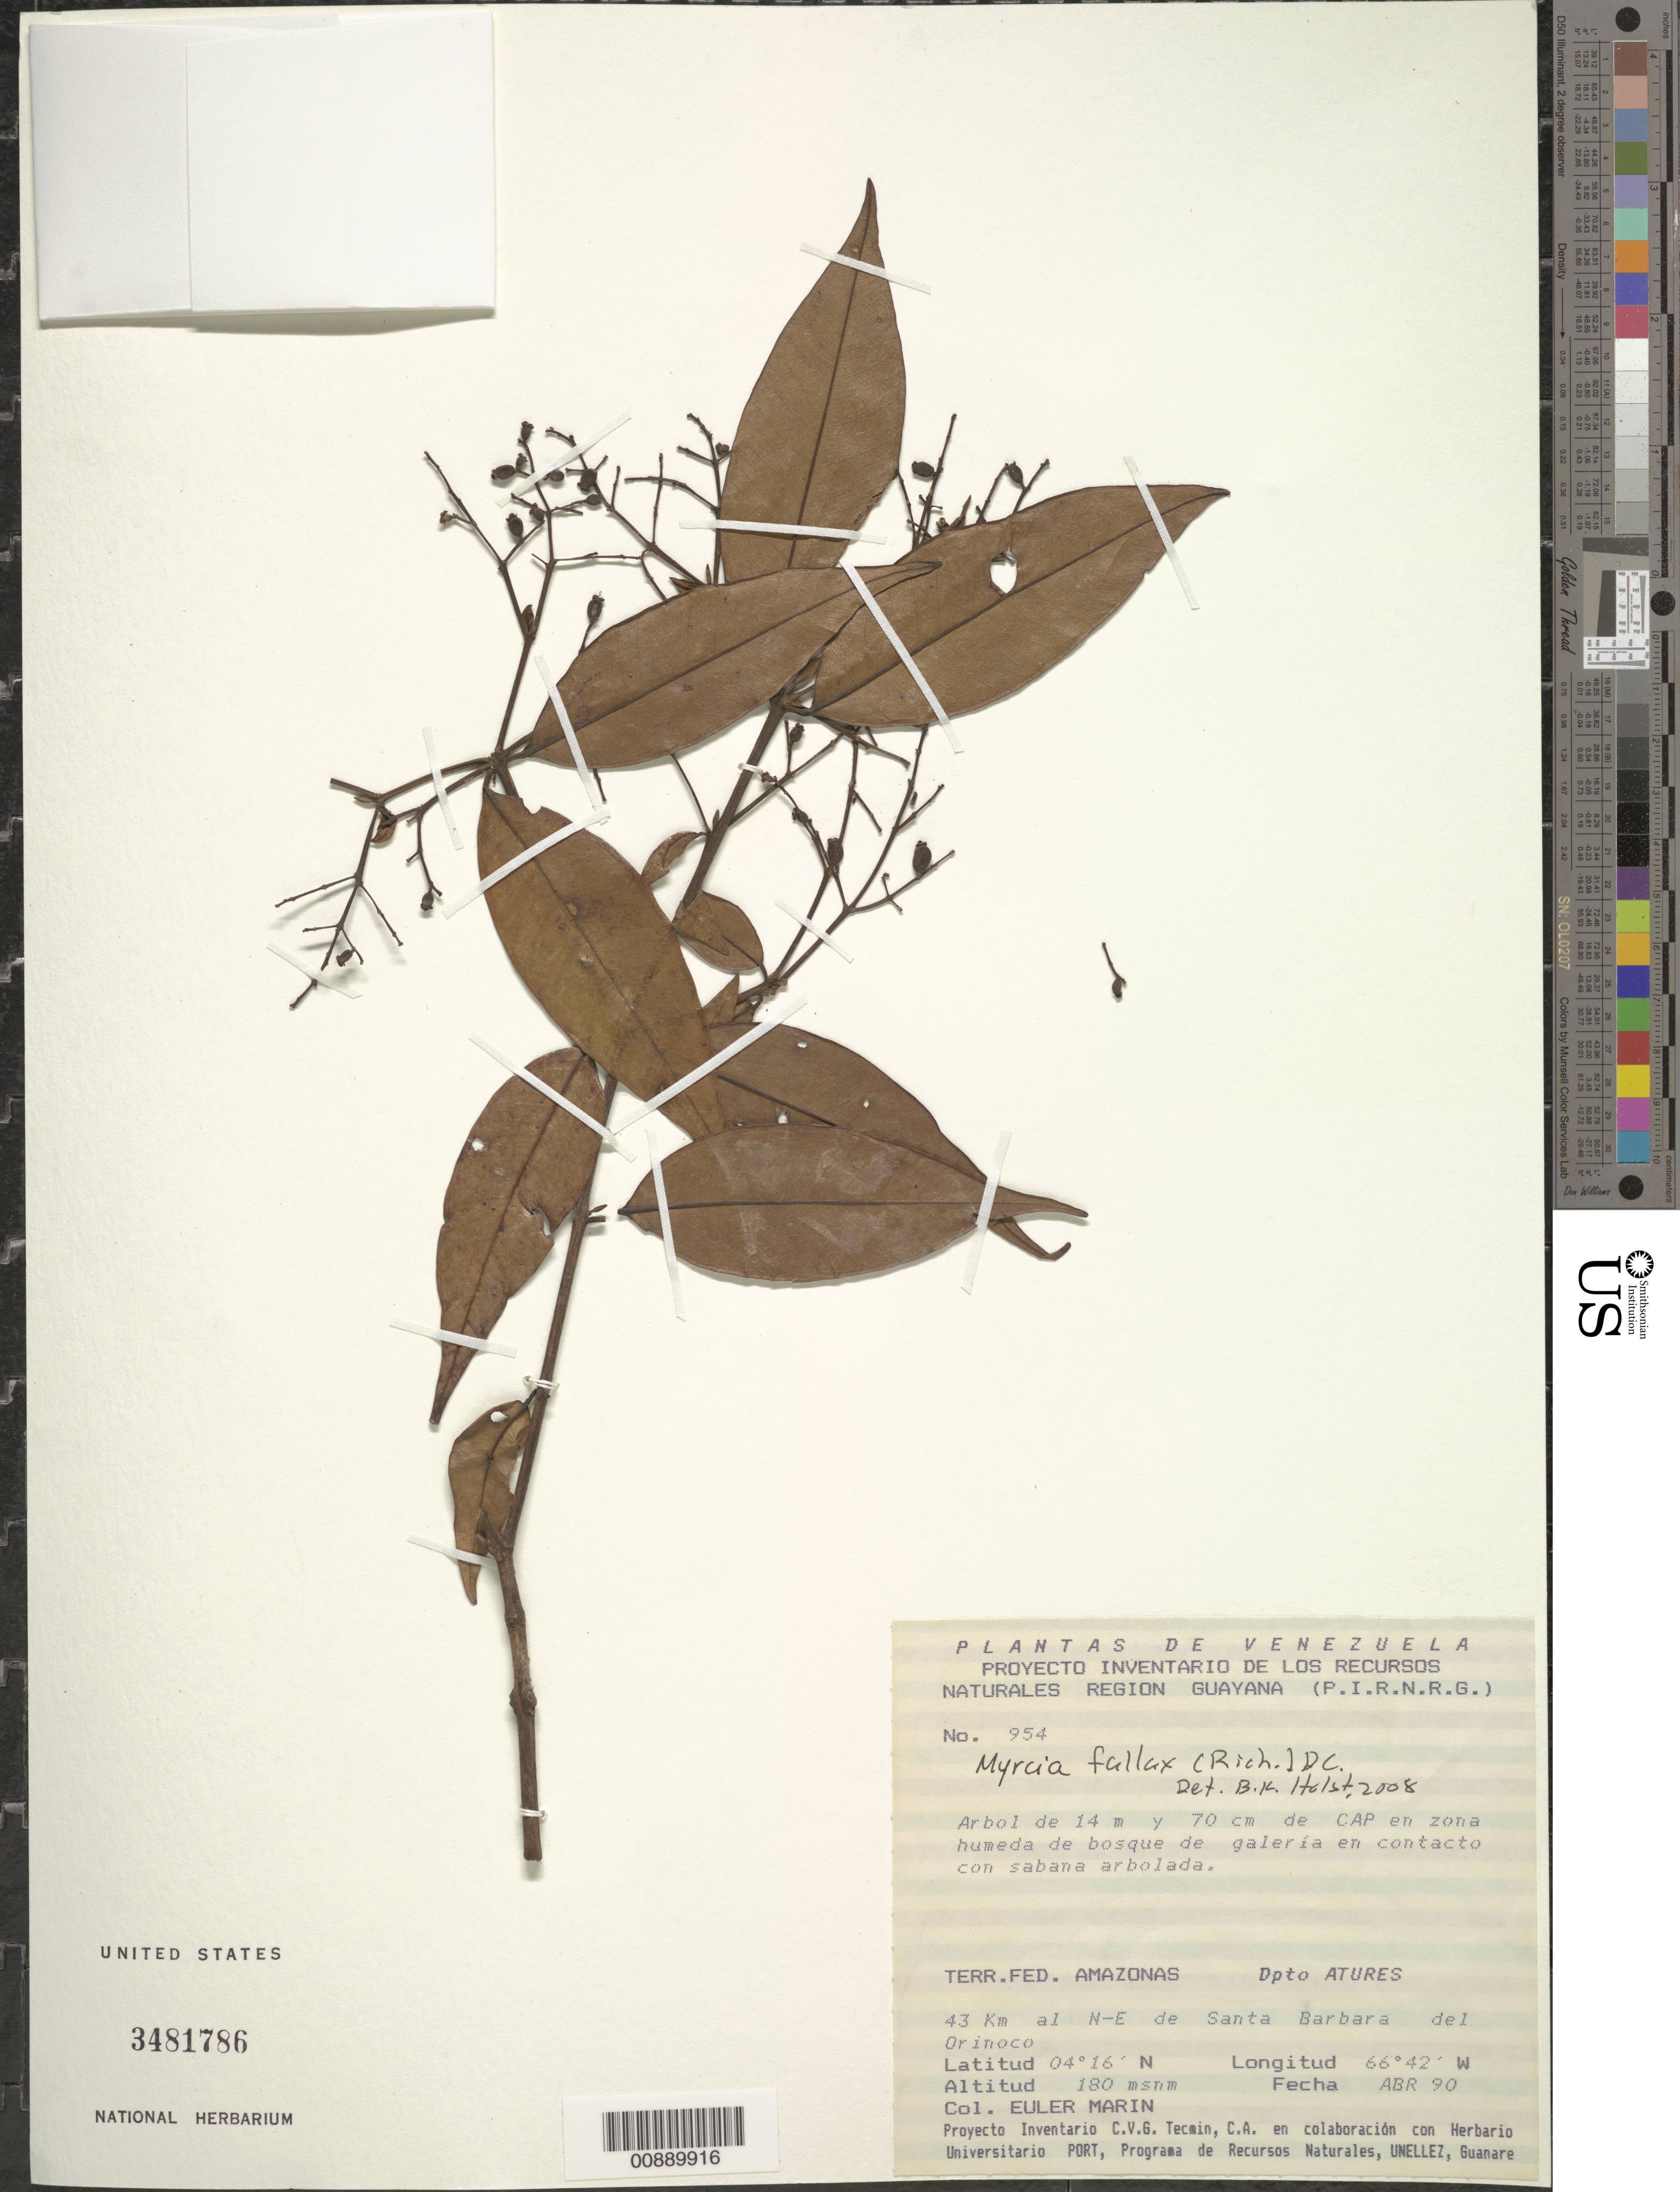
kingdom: Plantae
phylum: Tracheophyta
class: Magnoliopsida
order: Myrtales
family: Myrtaceae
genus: Myrcia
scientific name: Myrcia fallax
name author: (Rich.) DC.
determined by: Holst, Bruce K.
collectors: E. Marin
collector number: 954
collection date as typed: Apr-90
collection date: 1990-04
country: Venezuela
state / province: Amazonas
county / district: Atures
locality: Santa Barbara del Orinoco, 43 km al NE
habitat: Zona humeda de bosque de galería en contacto con sabana arbolada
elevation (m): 180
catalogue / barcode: US 3481786